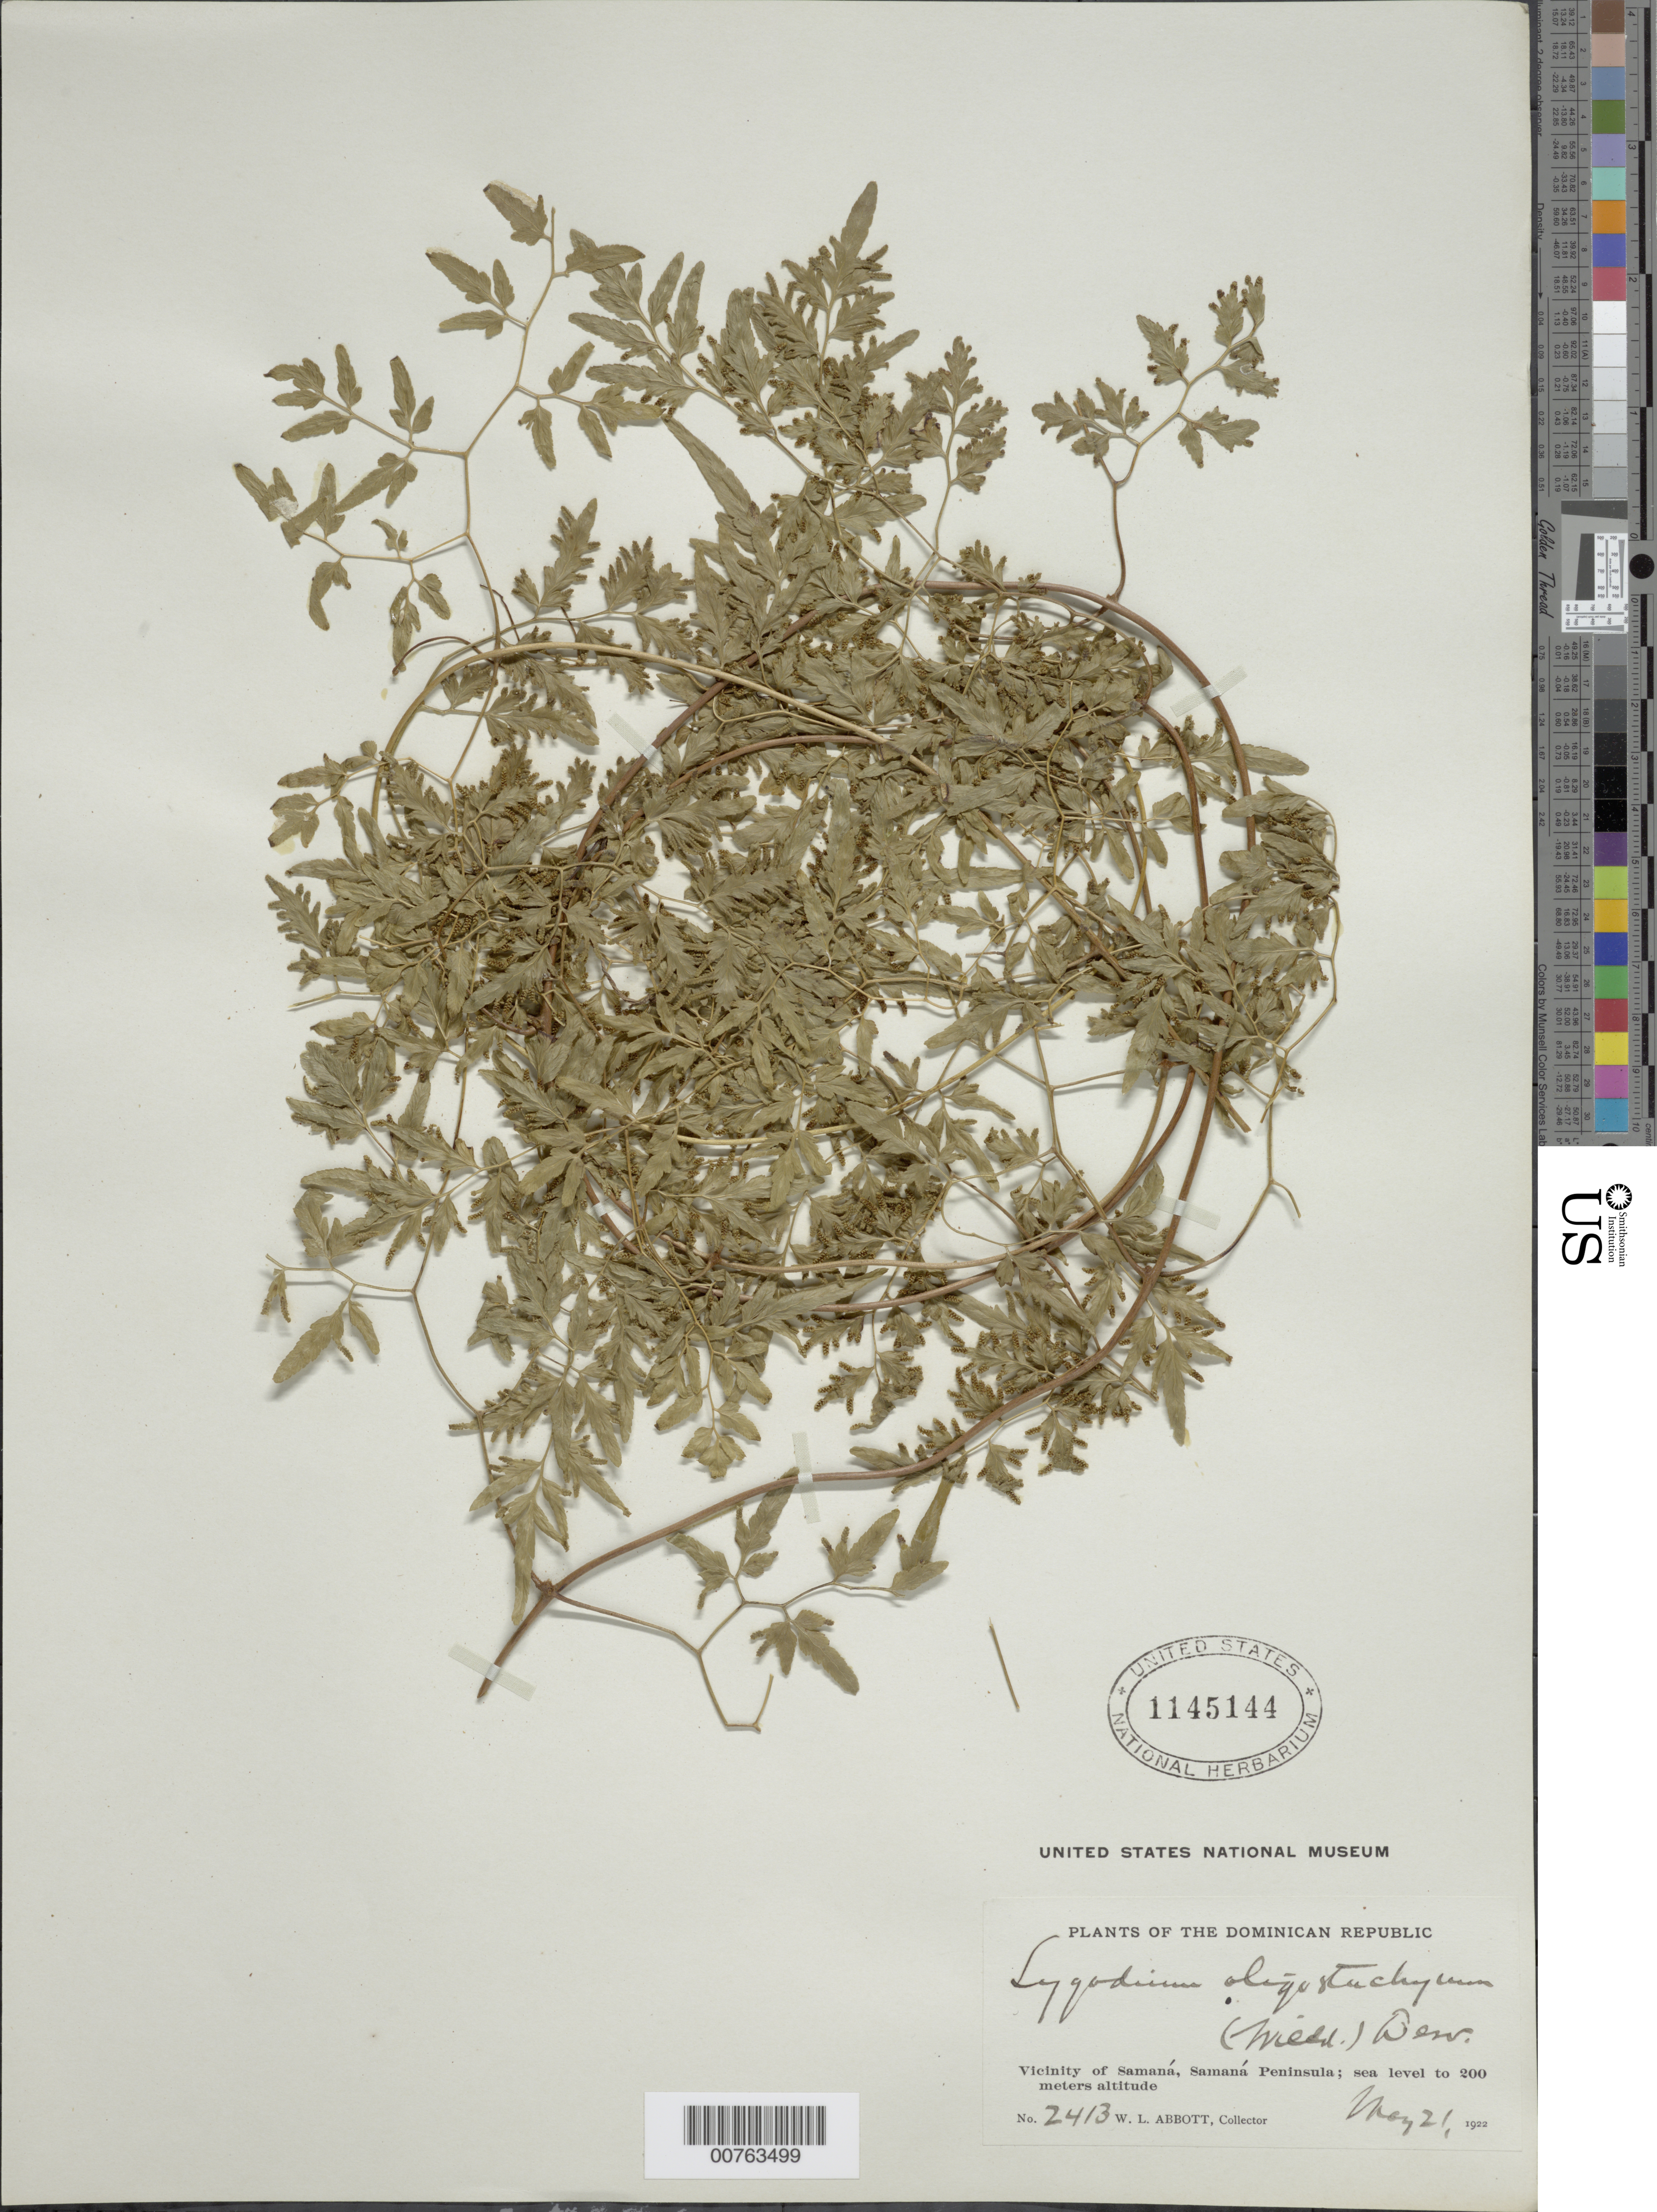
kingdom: Plantae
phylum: Tracheophyta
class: Polypodiopsida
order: Schizaeales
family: Lygodiaceae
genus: Lygodium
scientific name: Lygodium oligostachyum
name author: (Willd.) Desv.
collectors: W. L. Abbott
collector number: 2413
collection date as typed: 21 May 1922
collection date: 1922-05-21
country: Dominican Republic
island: Hispaniola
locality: Vicinity of Samaná, Samaná Peninsula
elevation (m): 0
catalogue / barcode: US 1145144